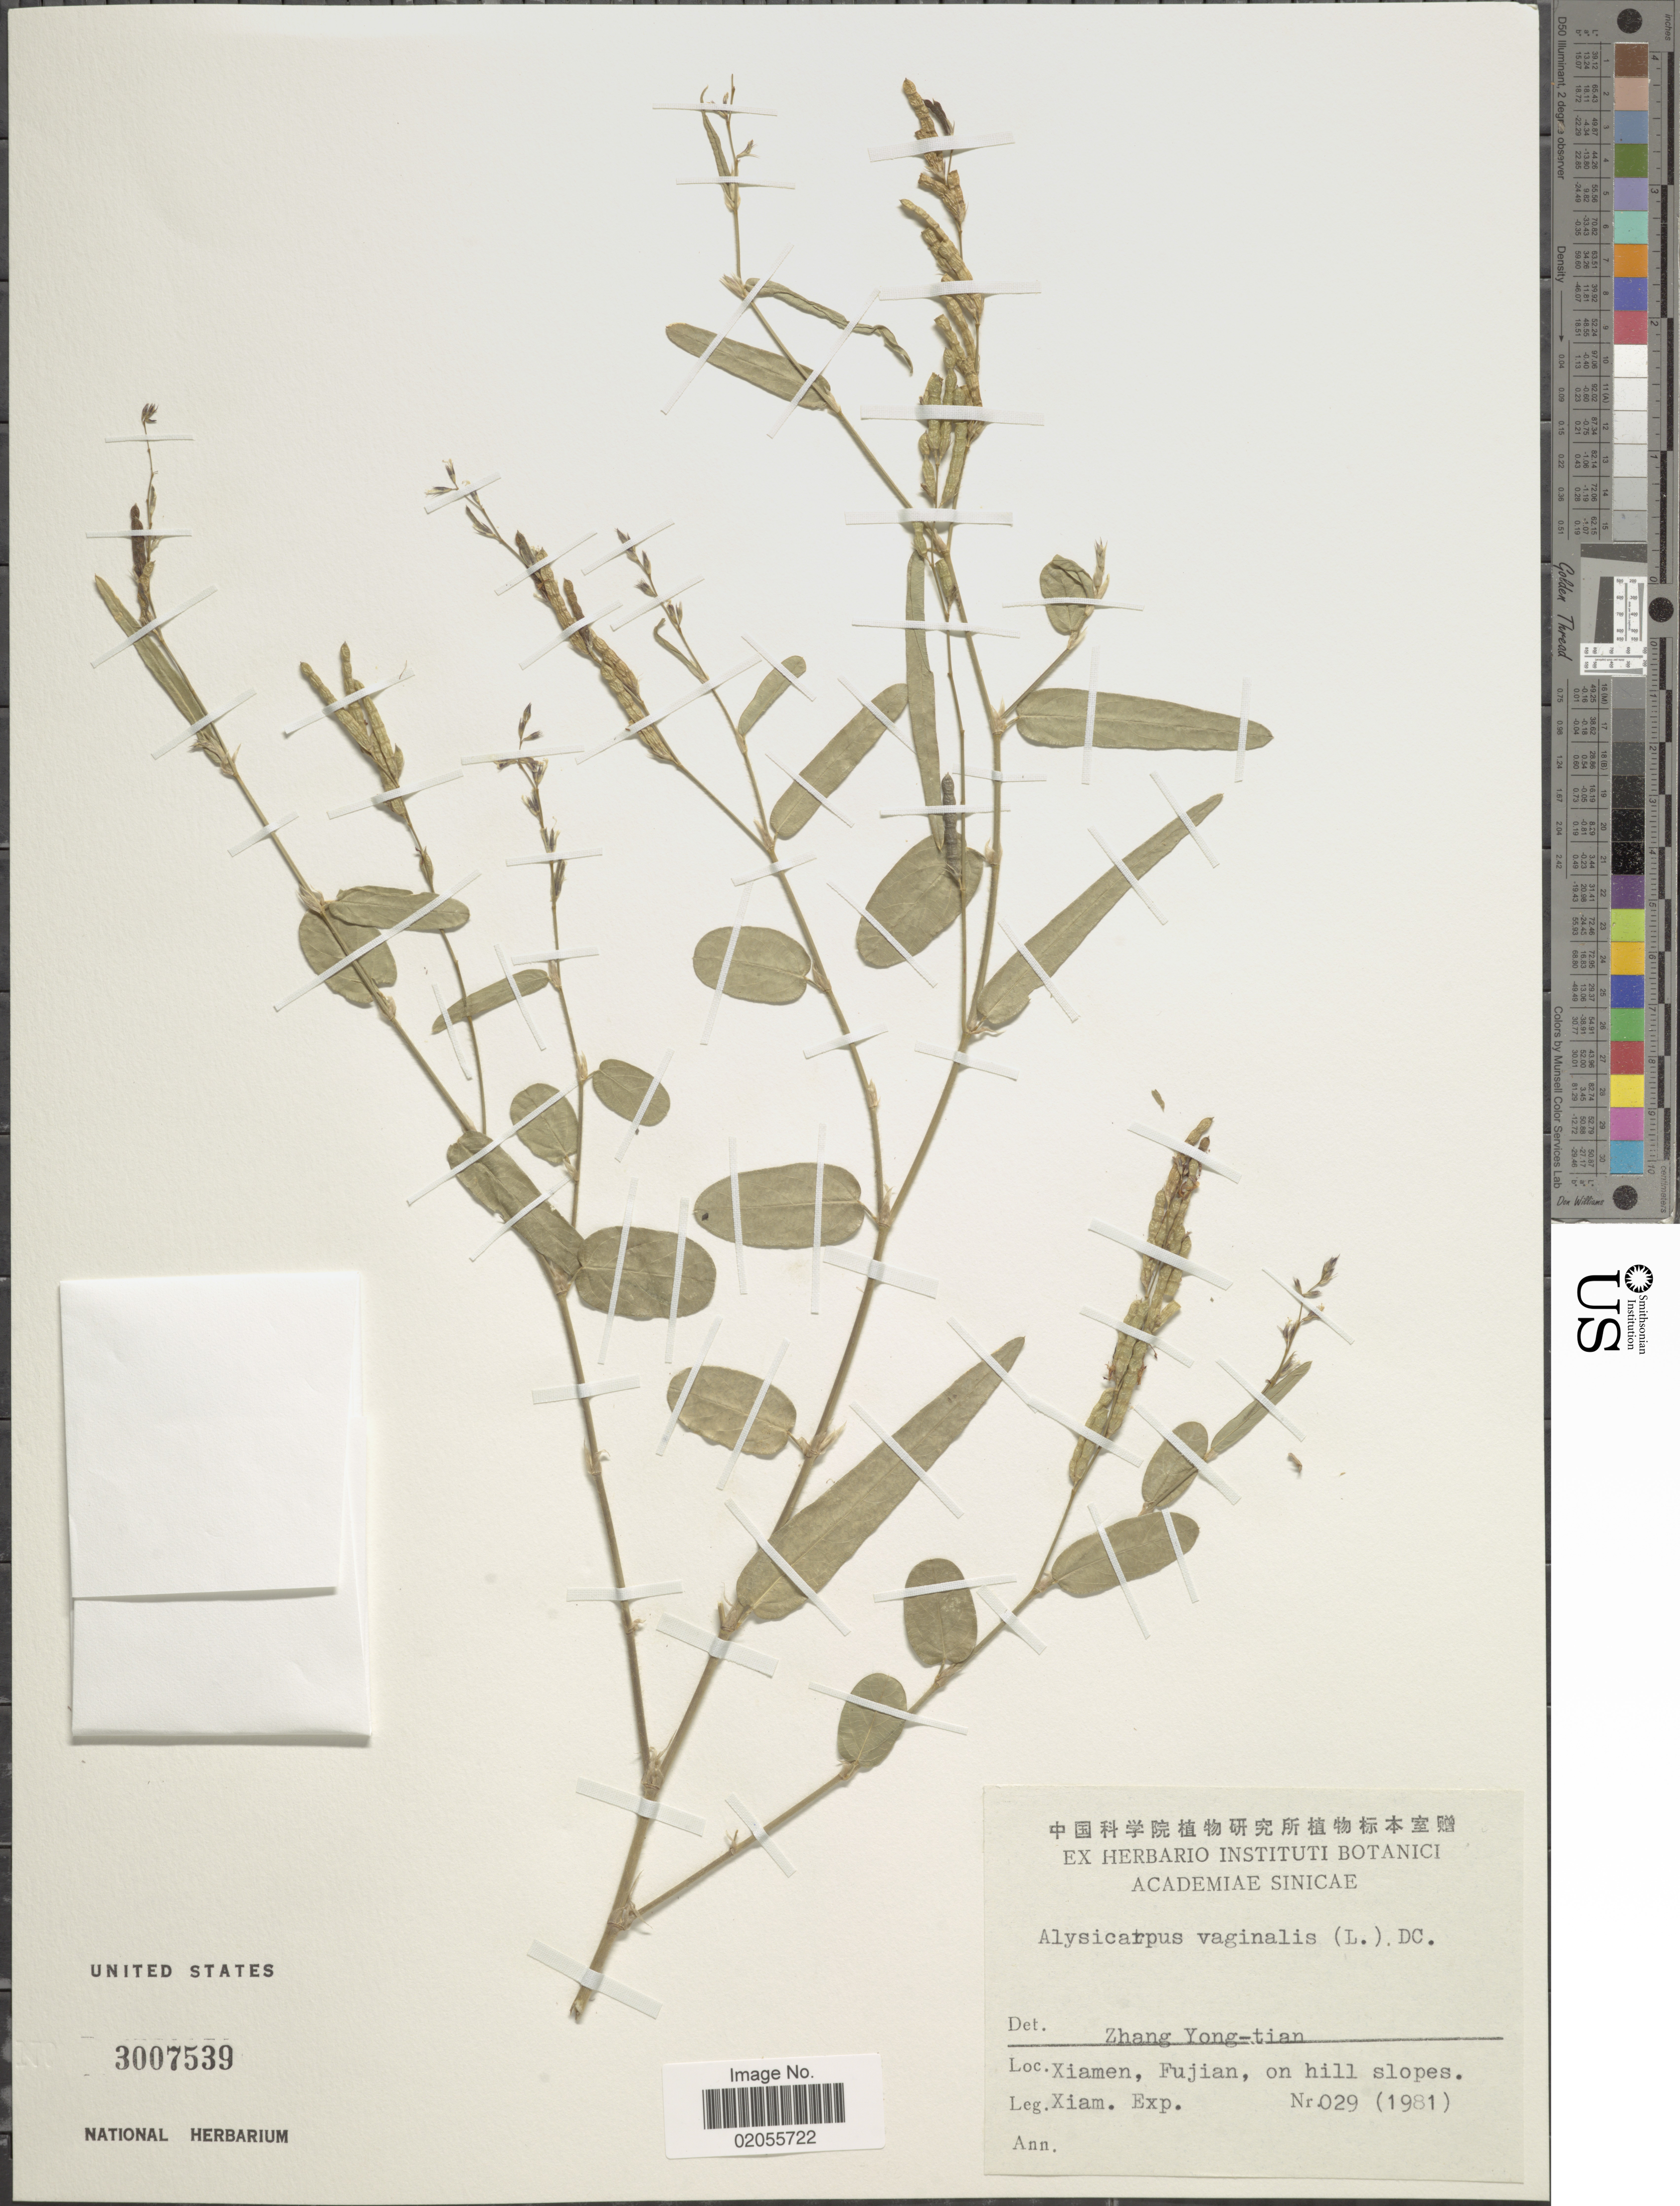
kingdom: Plantae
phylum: Tracheophyta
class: Magnoliopsida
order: Fabales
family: Fabaceae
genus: Alysicarpus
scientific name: Alysicarpus vaginalis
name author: (L.) DC.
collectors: Xiamen Expedition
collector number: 029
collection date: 1981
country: China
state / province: Fujian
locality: Xiamen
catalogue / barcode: US 3007539